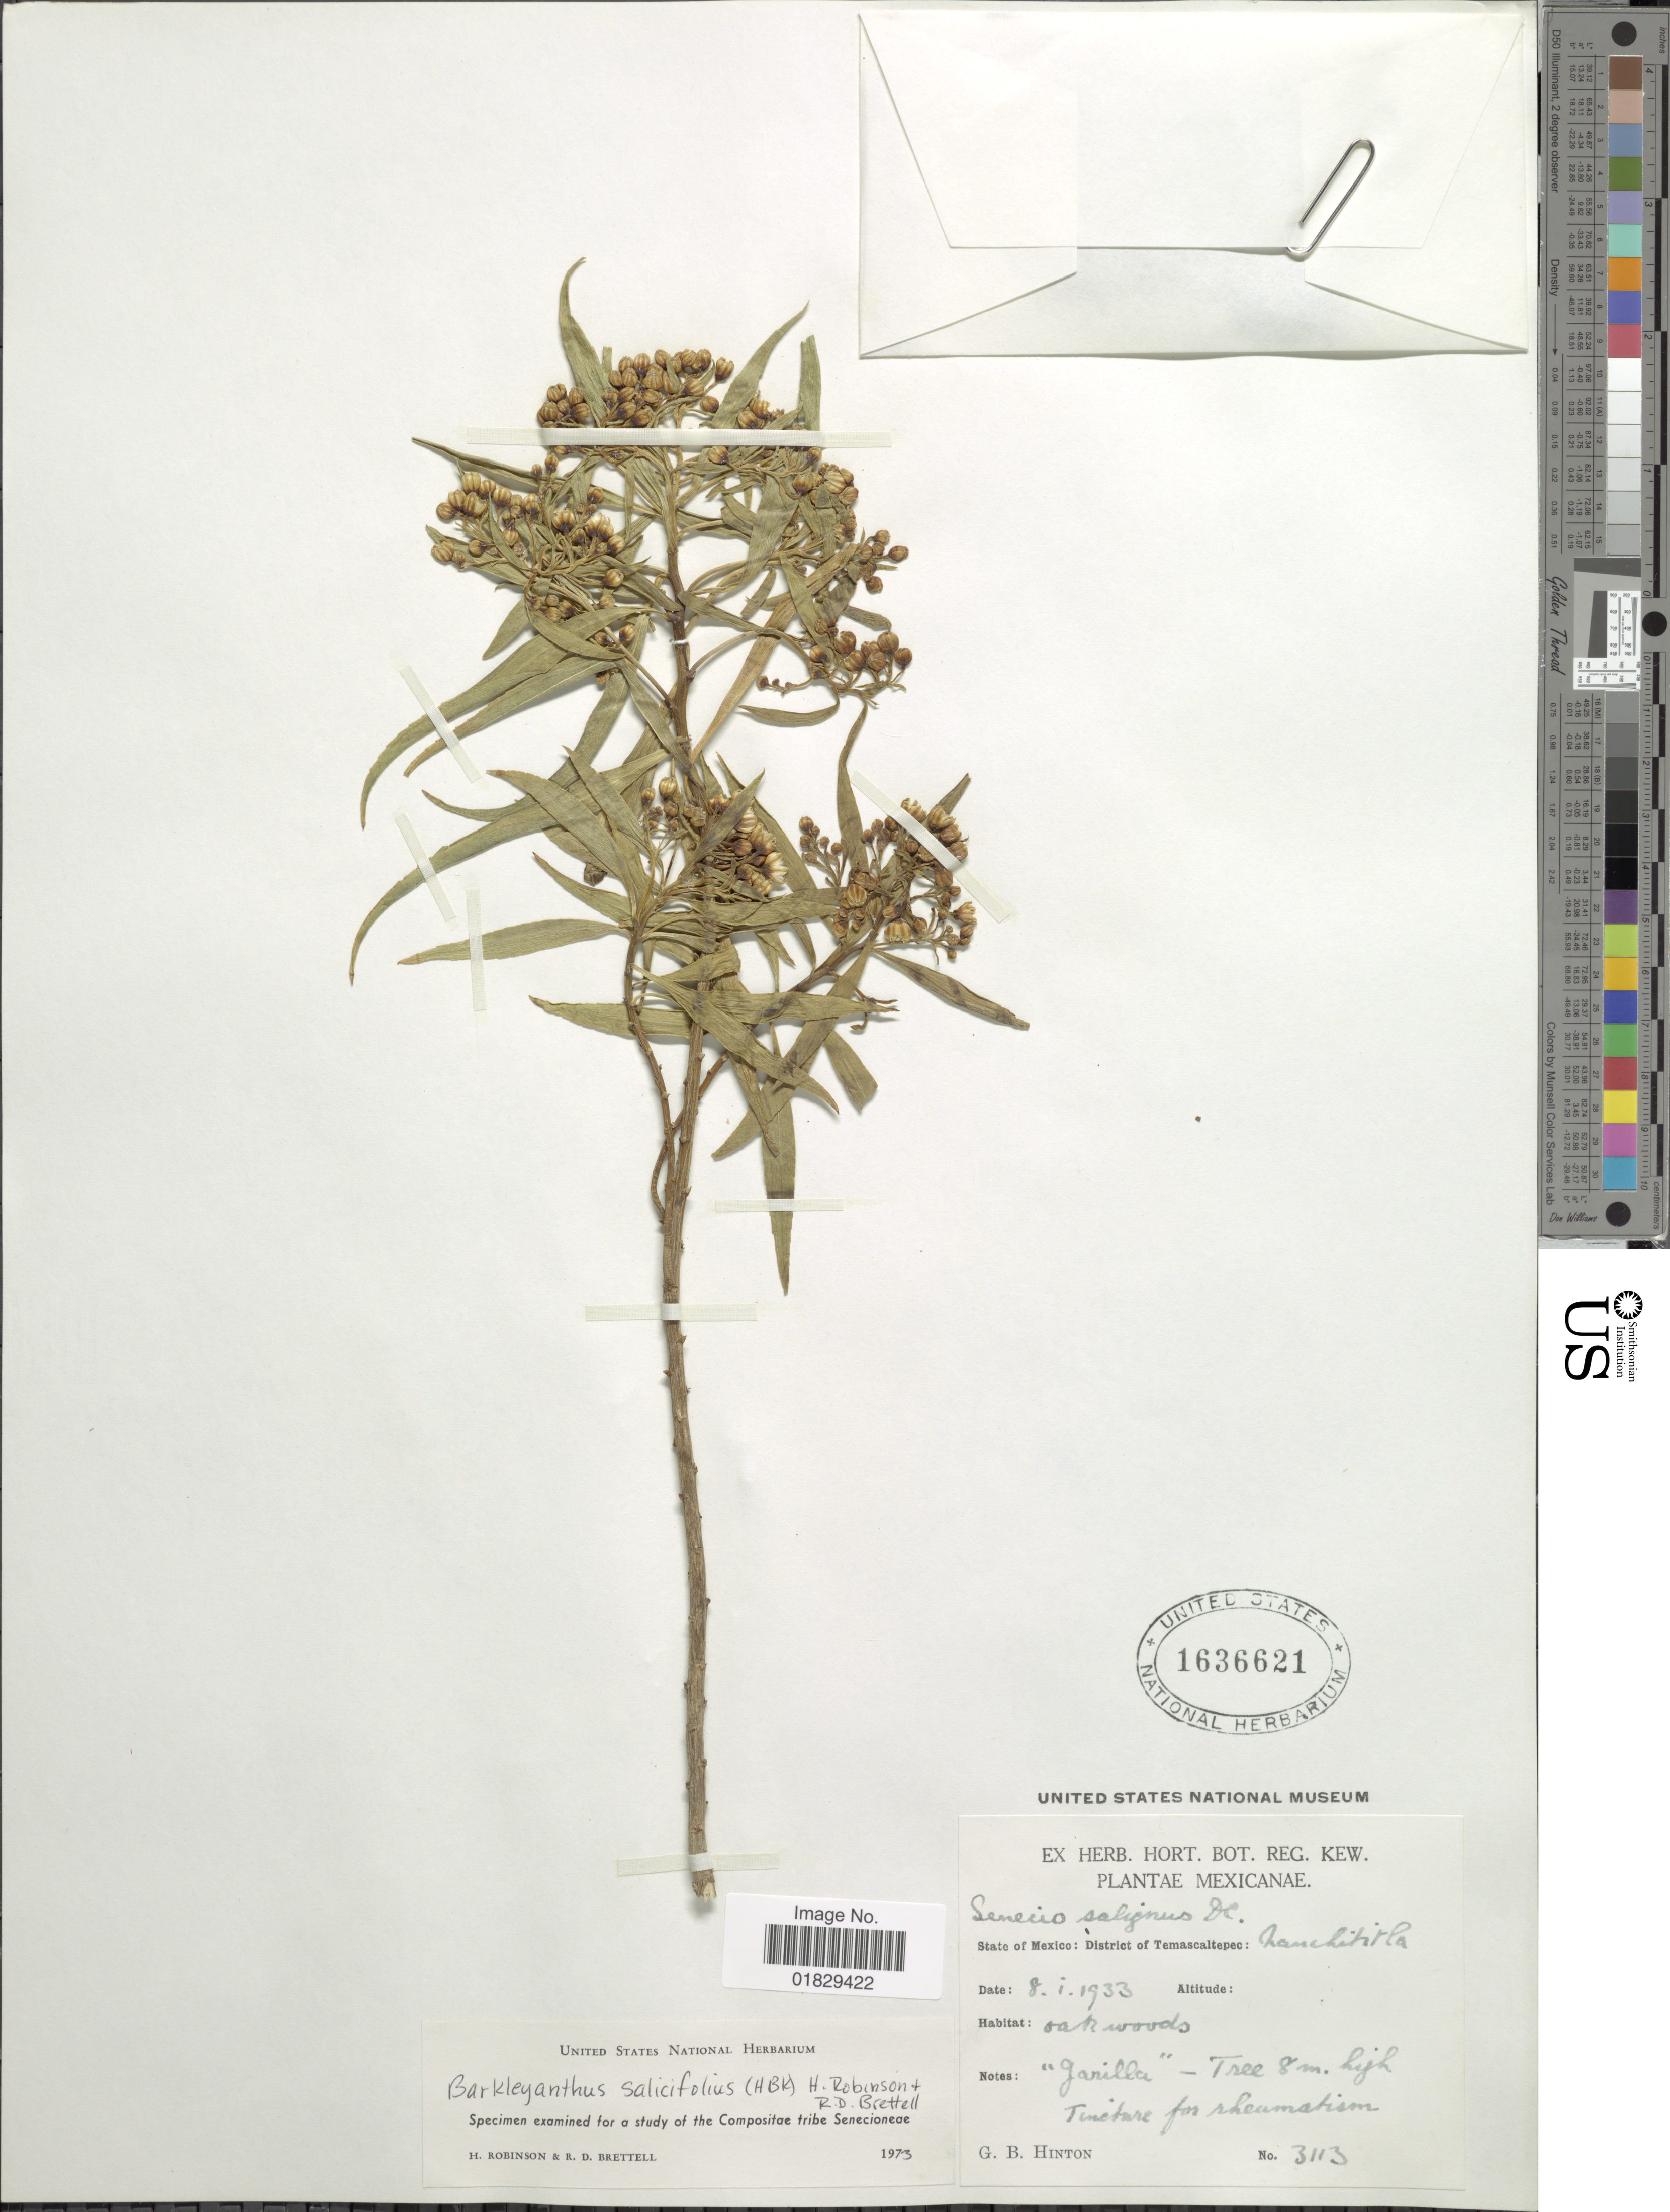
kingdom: Plantae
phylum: Tracheophyta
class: Magnoliopsida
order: Asterales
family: Asteraceae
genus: Barkleyanthus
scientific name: Barkleyanthus salicifolius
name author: (Kunth) H. Rob. & Brettell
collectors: G. B. Hinton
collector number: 3113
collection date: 1933-01-08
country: Mexico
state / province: México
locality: State of Mexico: District of Temascaltepec: Nanchititla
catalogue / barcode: US 1636621